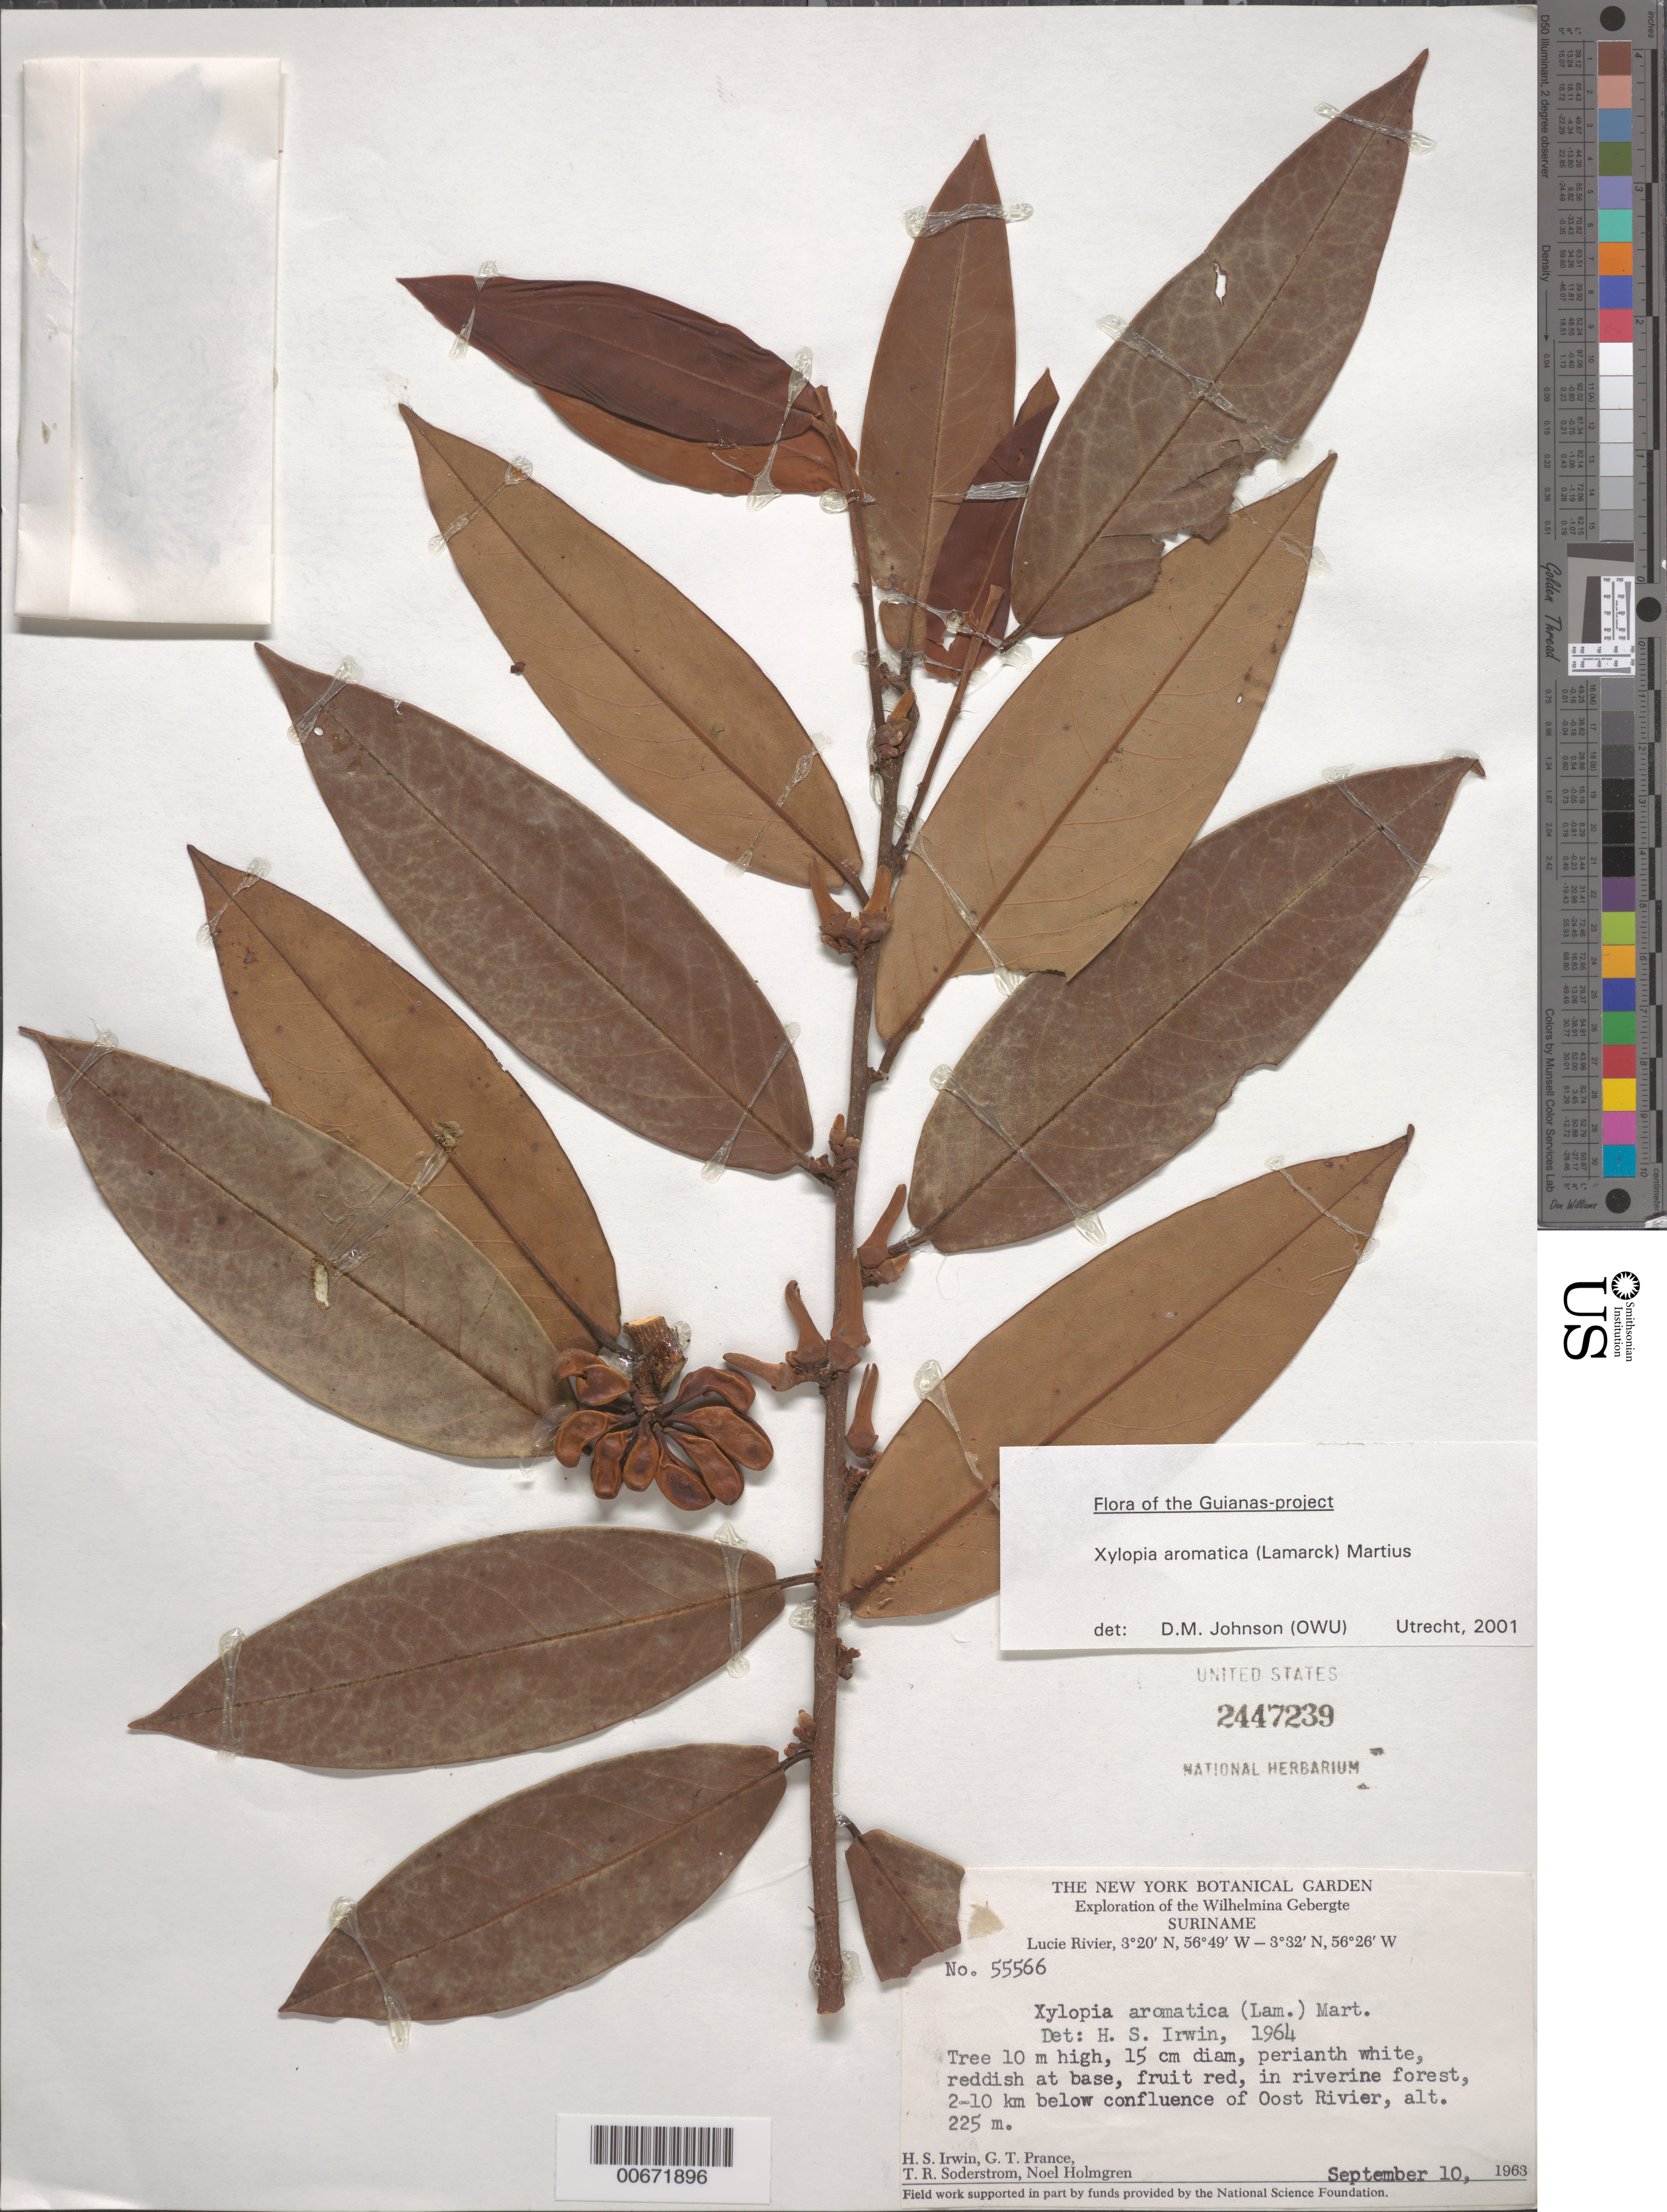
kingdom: Plantae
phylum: Tracheophyta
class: Magnoliopsida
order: Magnoliales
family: Annonaceae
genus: Xylopia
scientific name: Xylopia aromatica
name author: (Lam.) Mart.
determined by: Johnson, D. M.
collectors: H. Irwin, G. T. Prance, T. R. Soderstrom & N. H. Holmgren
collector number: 55566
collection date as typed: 10-Sep-63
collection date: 1963-09-10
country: Suriname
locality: Lucie R., 2-10 km below confl. with Oost R., Wilhelmina Gebergte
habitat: Riverine forest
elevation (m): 225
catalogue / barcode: US 2447239